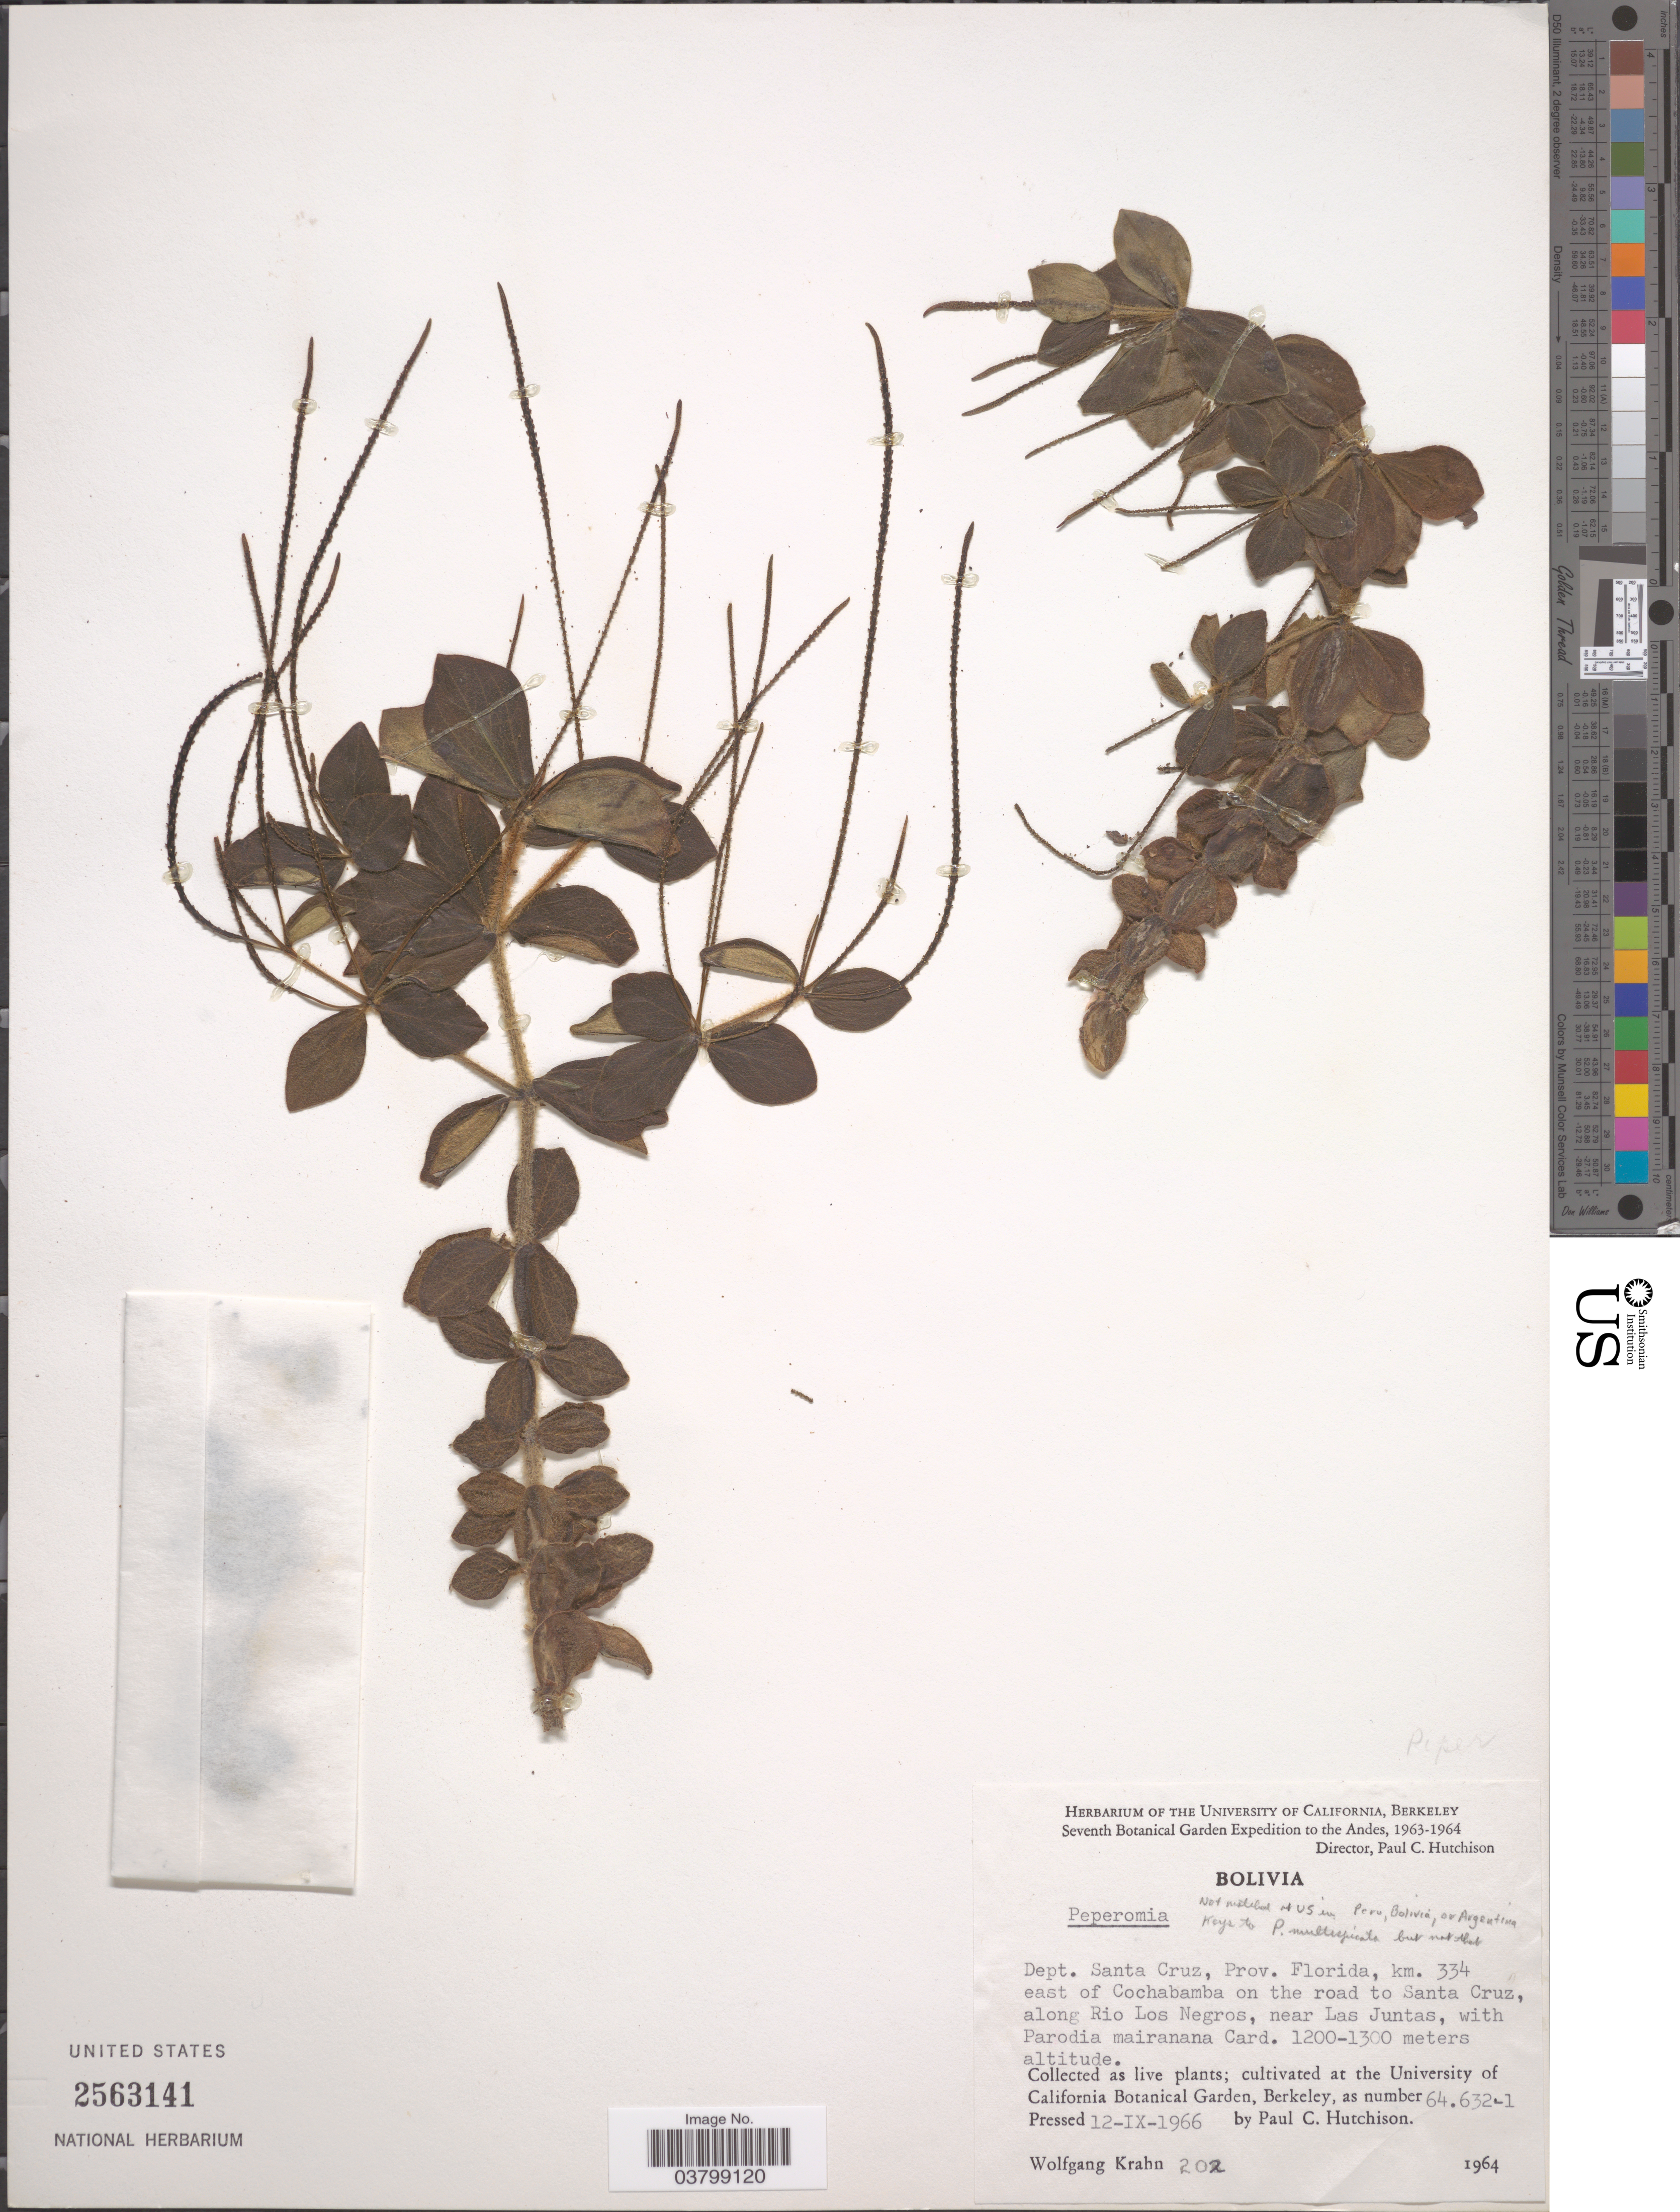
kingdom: Plantae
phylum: Tracheophyta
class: Magnoliopsida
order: Piperales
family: Piperaceae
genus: Peperomia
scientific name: Peperomia sp.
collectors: W. Krahn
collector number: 202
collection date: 1966-09-12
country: Bolivia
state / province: Santa Cruz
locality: Dept. Santa Cruz, Prov. Florida, km. 334 east of Cochabamba on the road to Santa Cruz, along Rio Los Negros, near Las Juntas, with Parodia mairanana Card.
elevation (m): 1200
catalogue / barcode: US 2563141